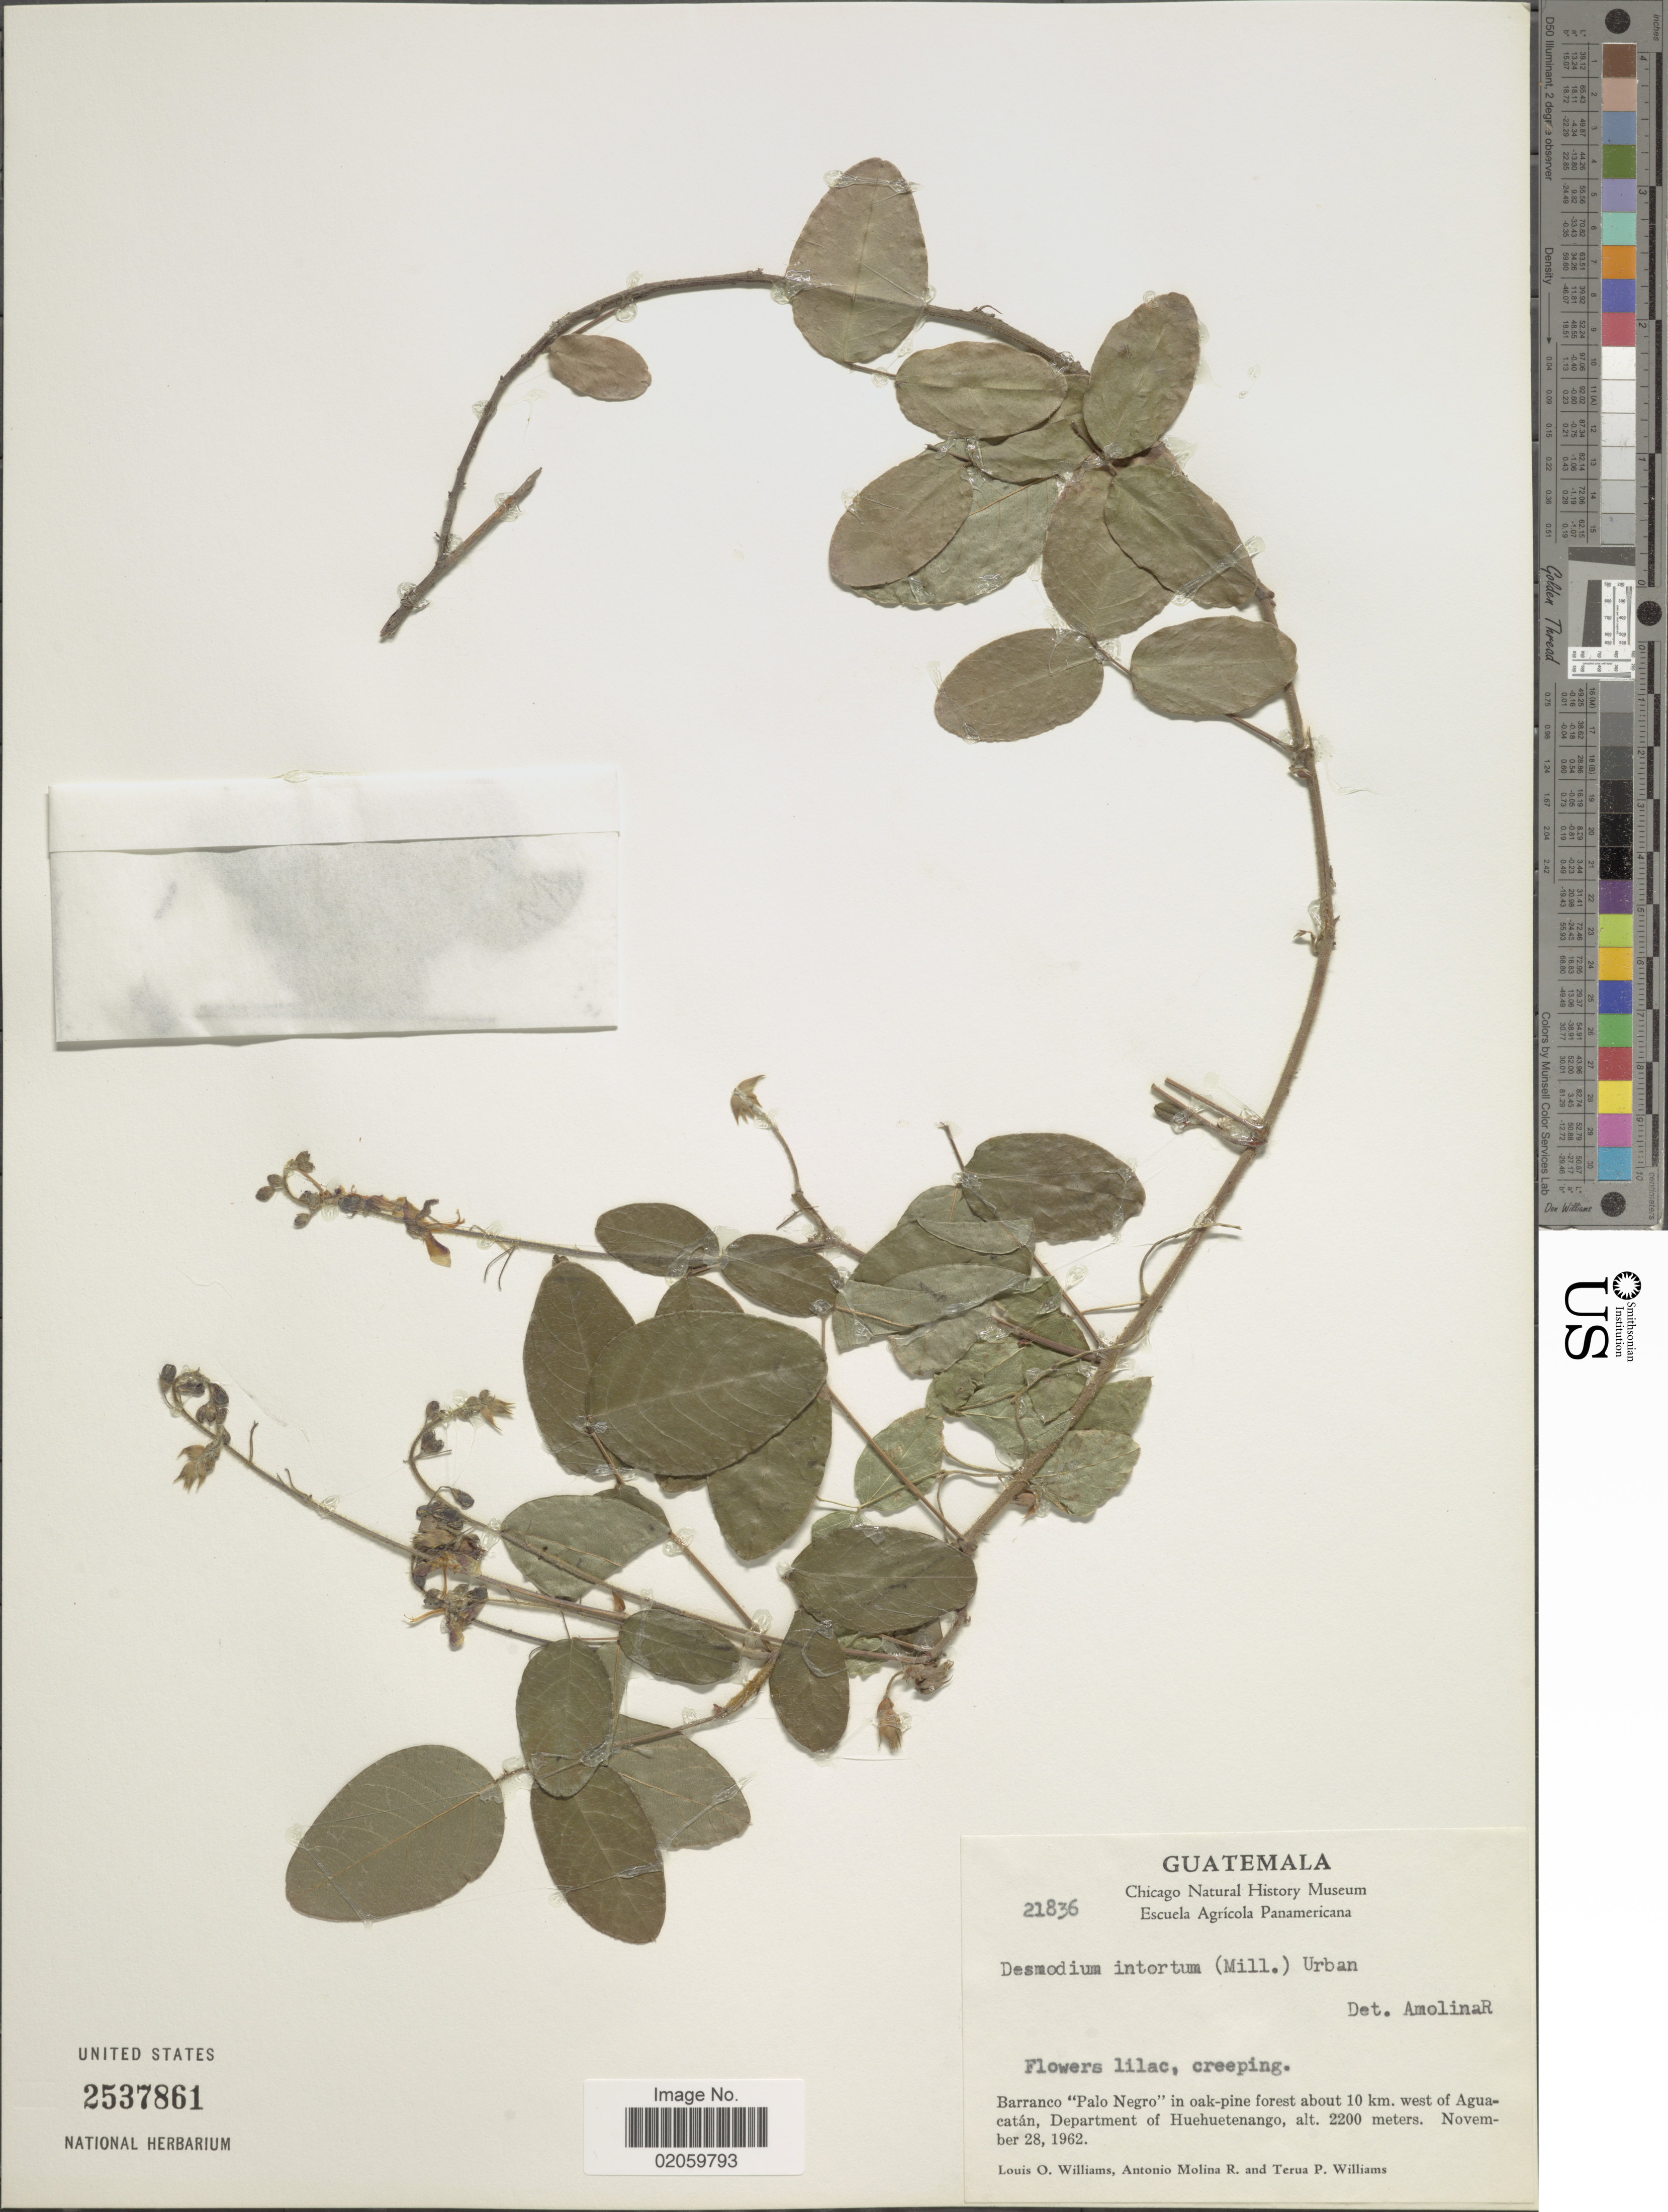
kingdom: Plantae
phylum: Tracheophyta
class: Magnoliopsida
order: Fabales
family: Fabaceae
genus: Desmodium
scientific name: Desmodium intortum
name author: (Mill.) Urb.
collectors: L. O. Williams, A. Molina R. & T. P. Williams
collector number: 21836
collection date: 1962-11-28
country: Guatemala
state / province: Huehuetenango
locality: About 10 km. west of Aguacatan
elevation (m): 2200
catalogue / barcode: US 2537861